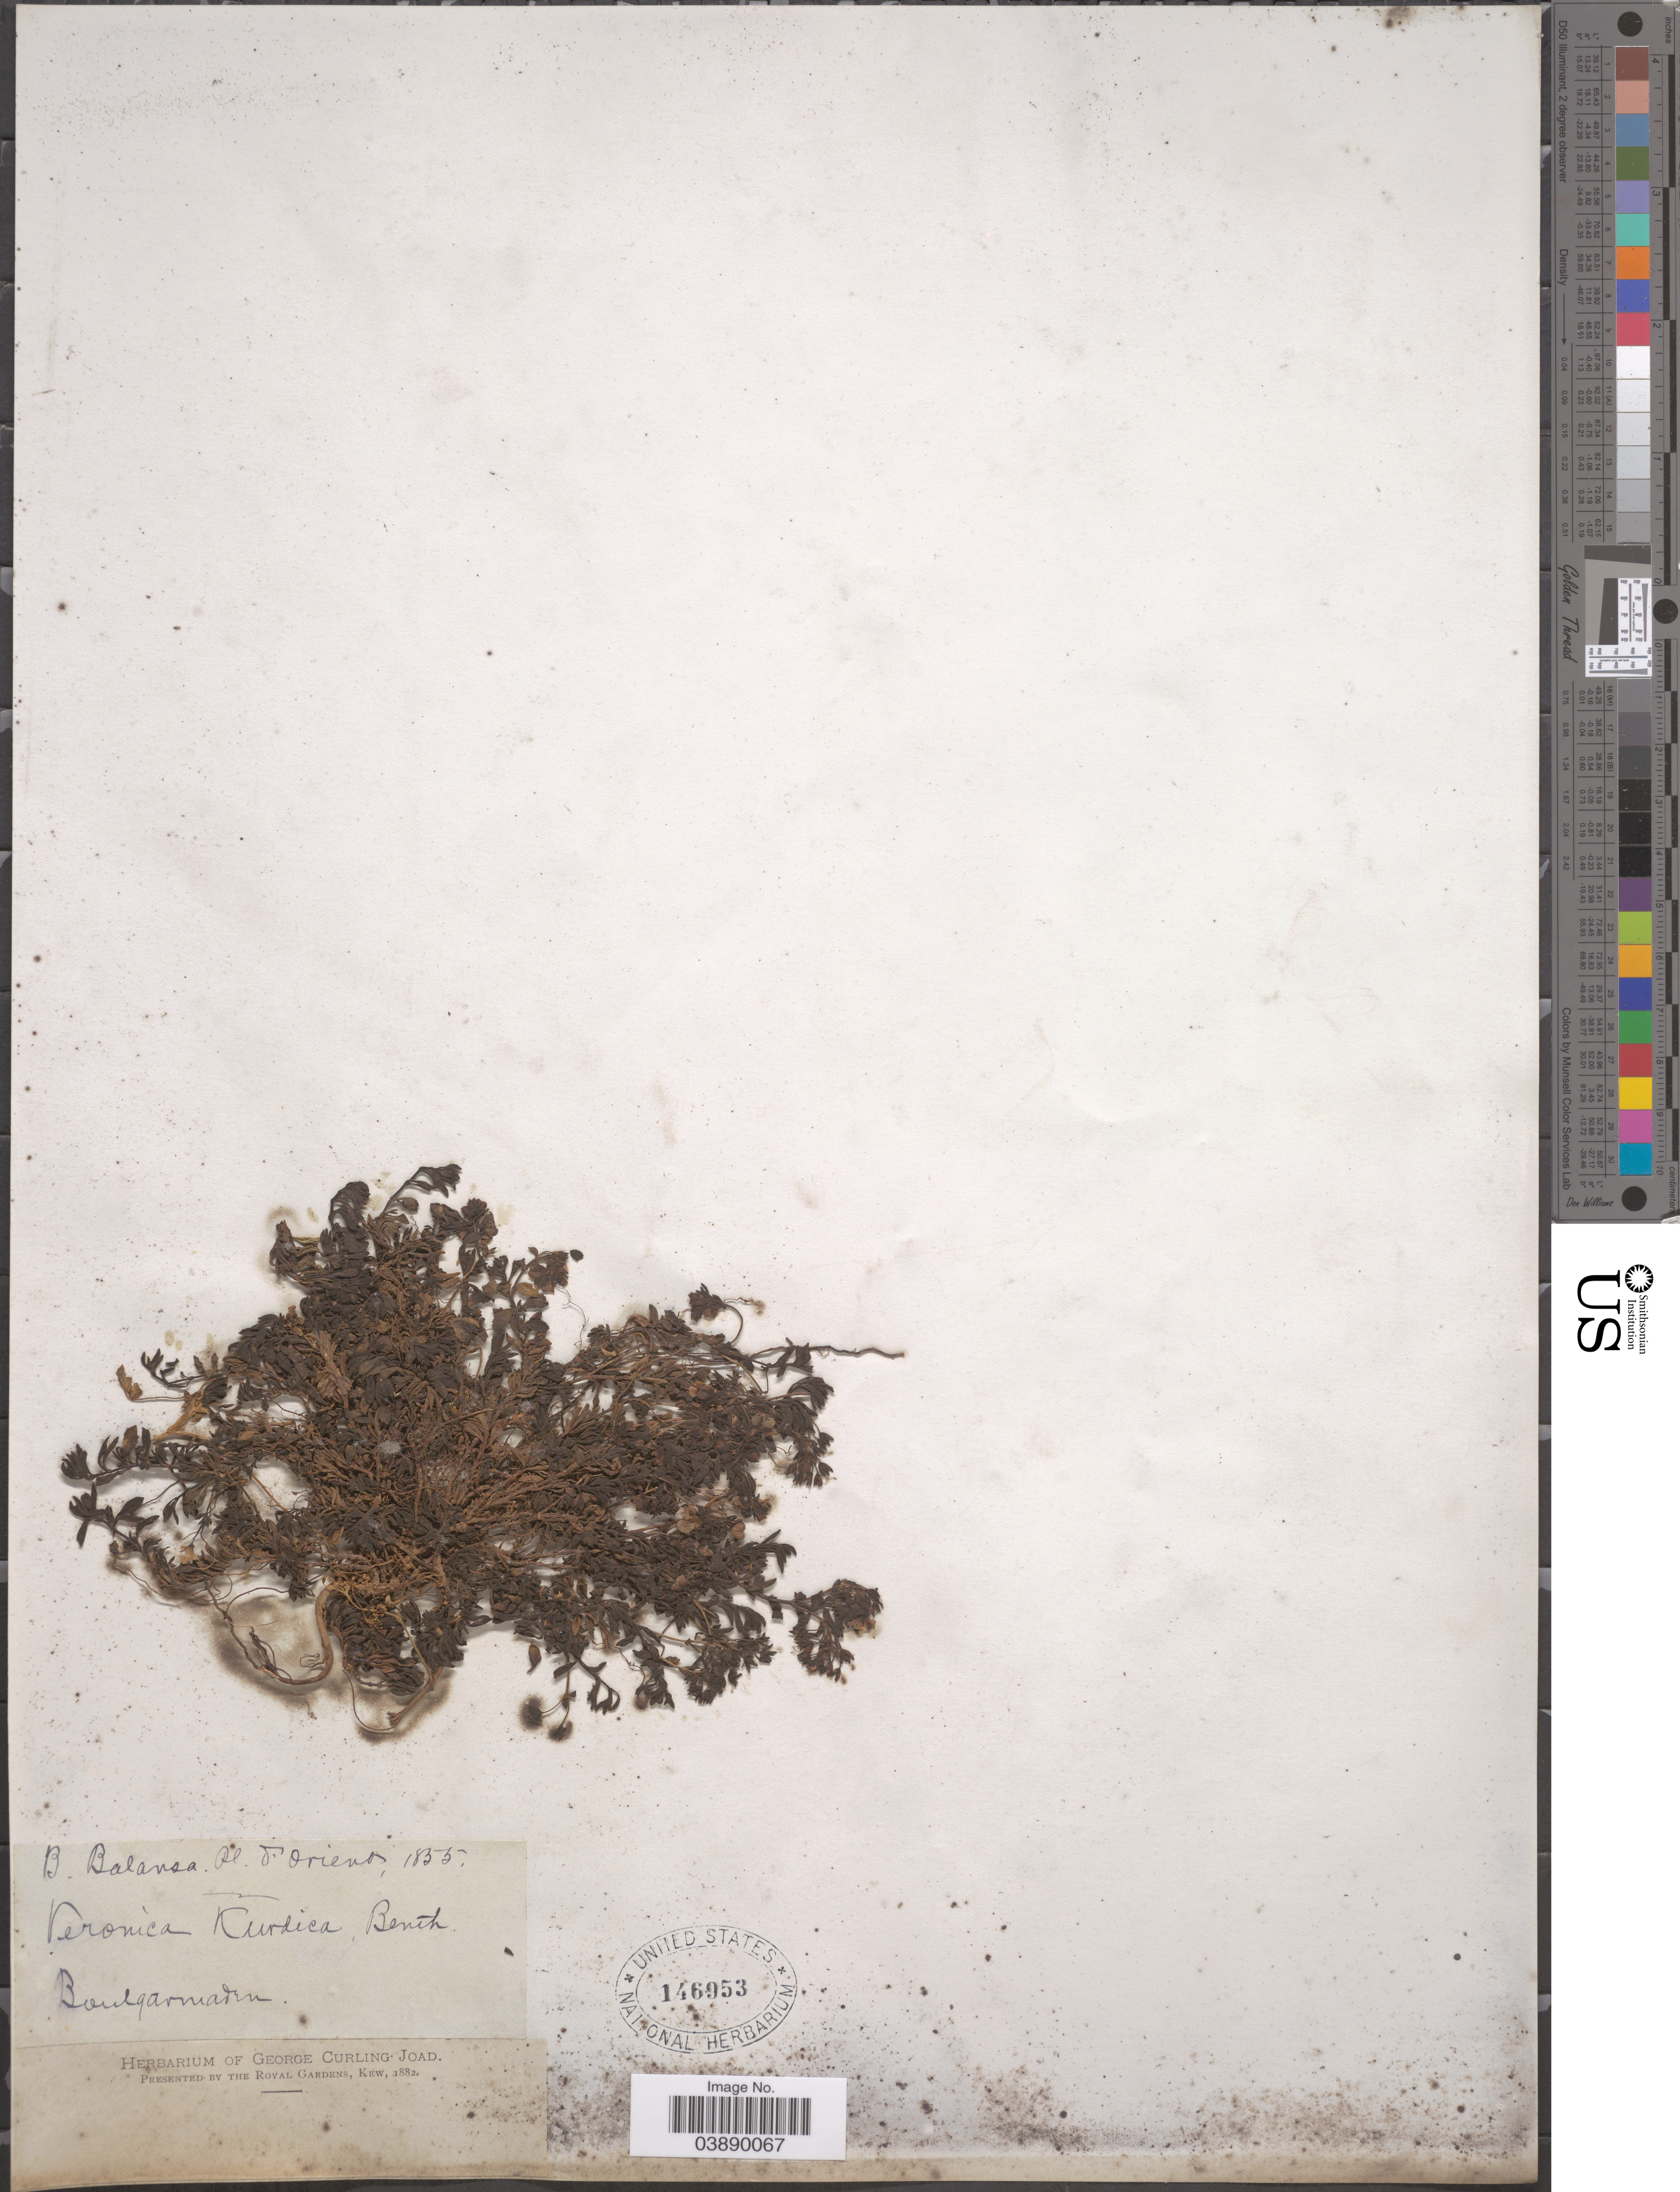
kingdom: Plantae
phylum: Tracheophyta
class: Magnoliopsida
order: Lamiales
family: Plantaginaceae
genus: Veronica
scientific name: Veronica kurdica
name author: Benth.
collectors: B. Balansa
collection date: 1855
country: Turkey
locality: Orient. Boulgarmaden.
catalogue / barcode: US 146953